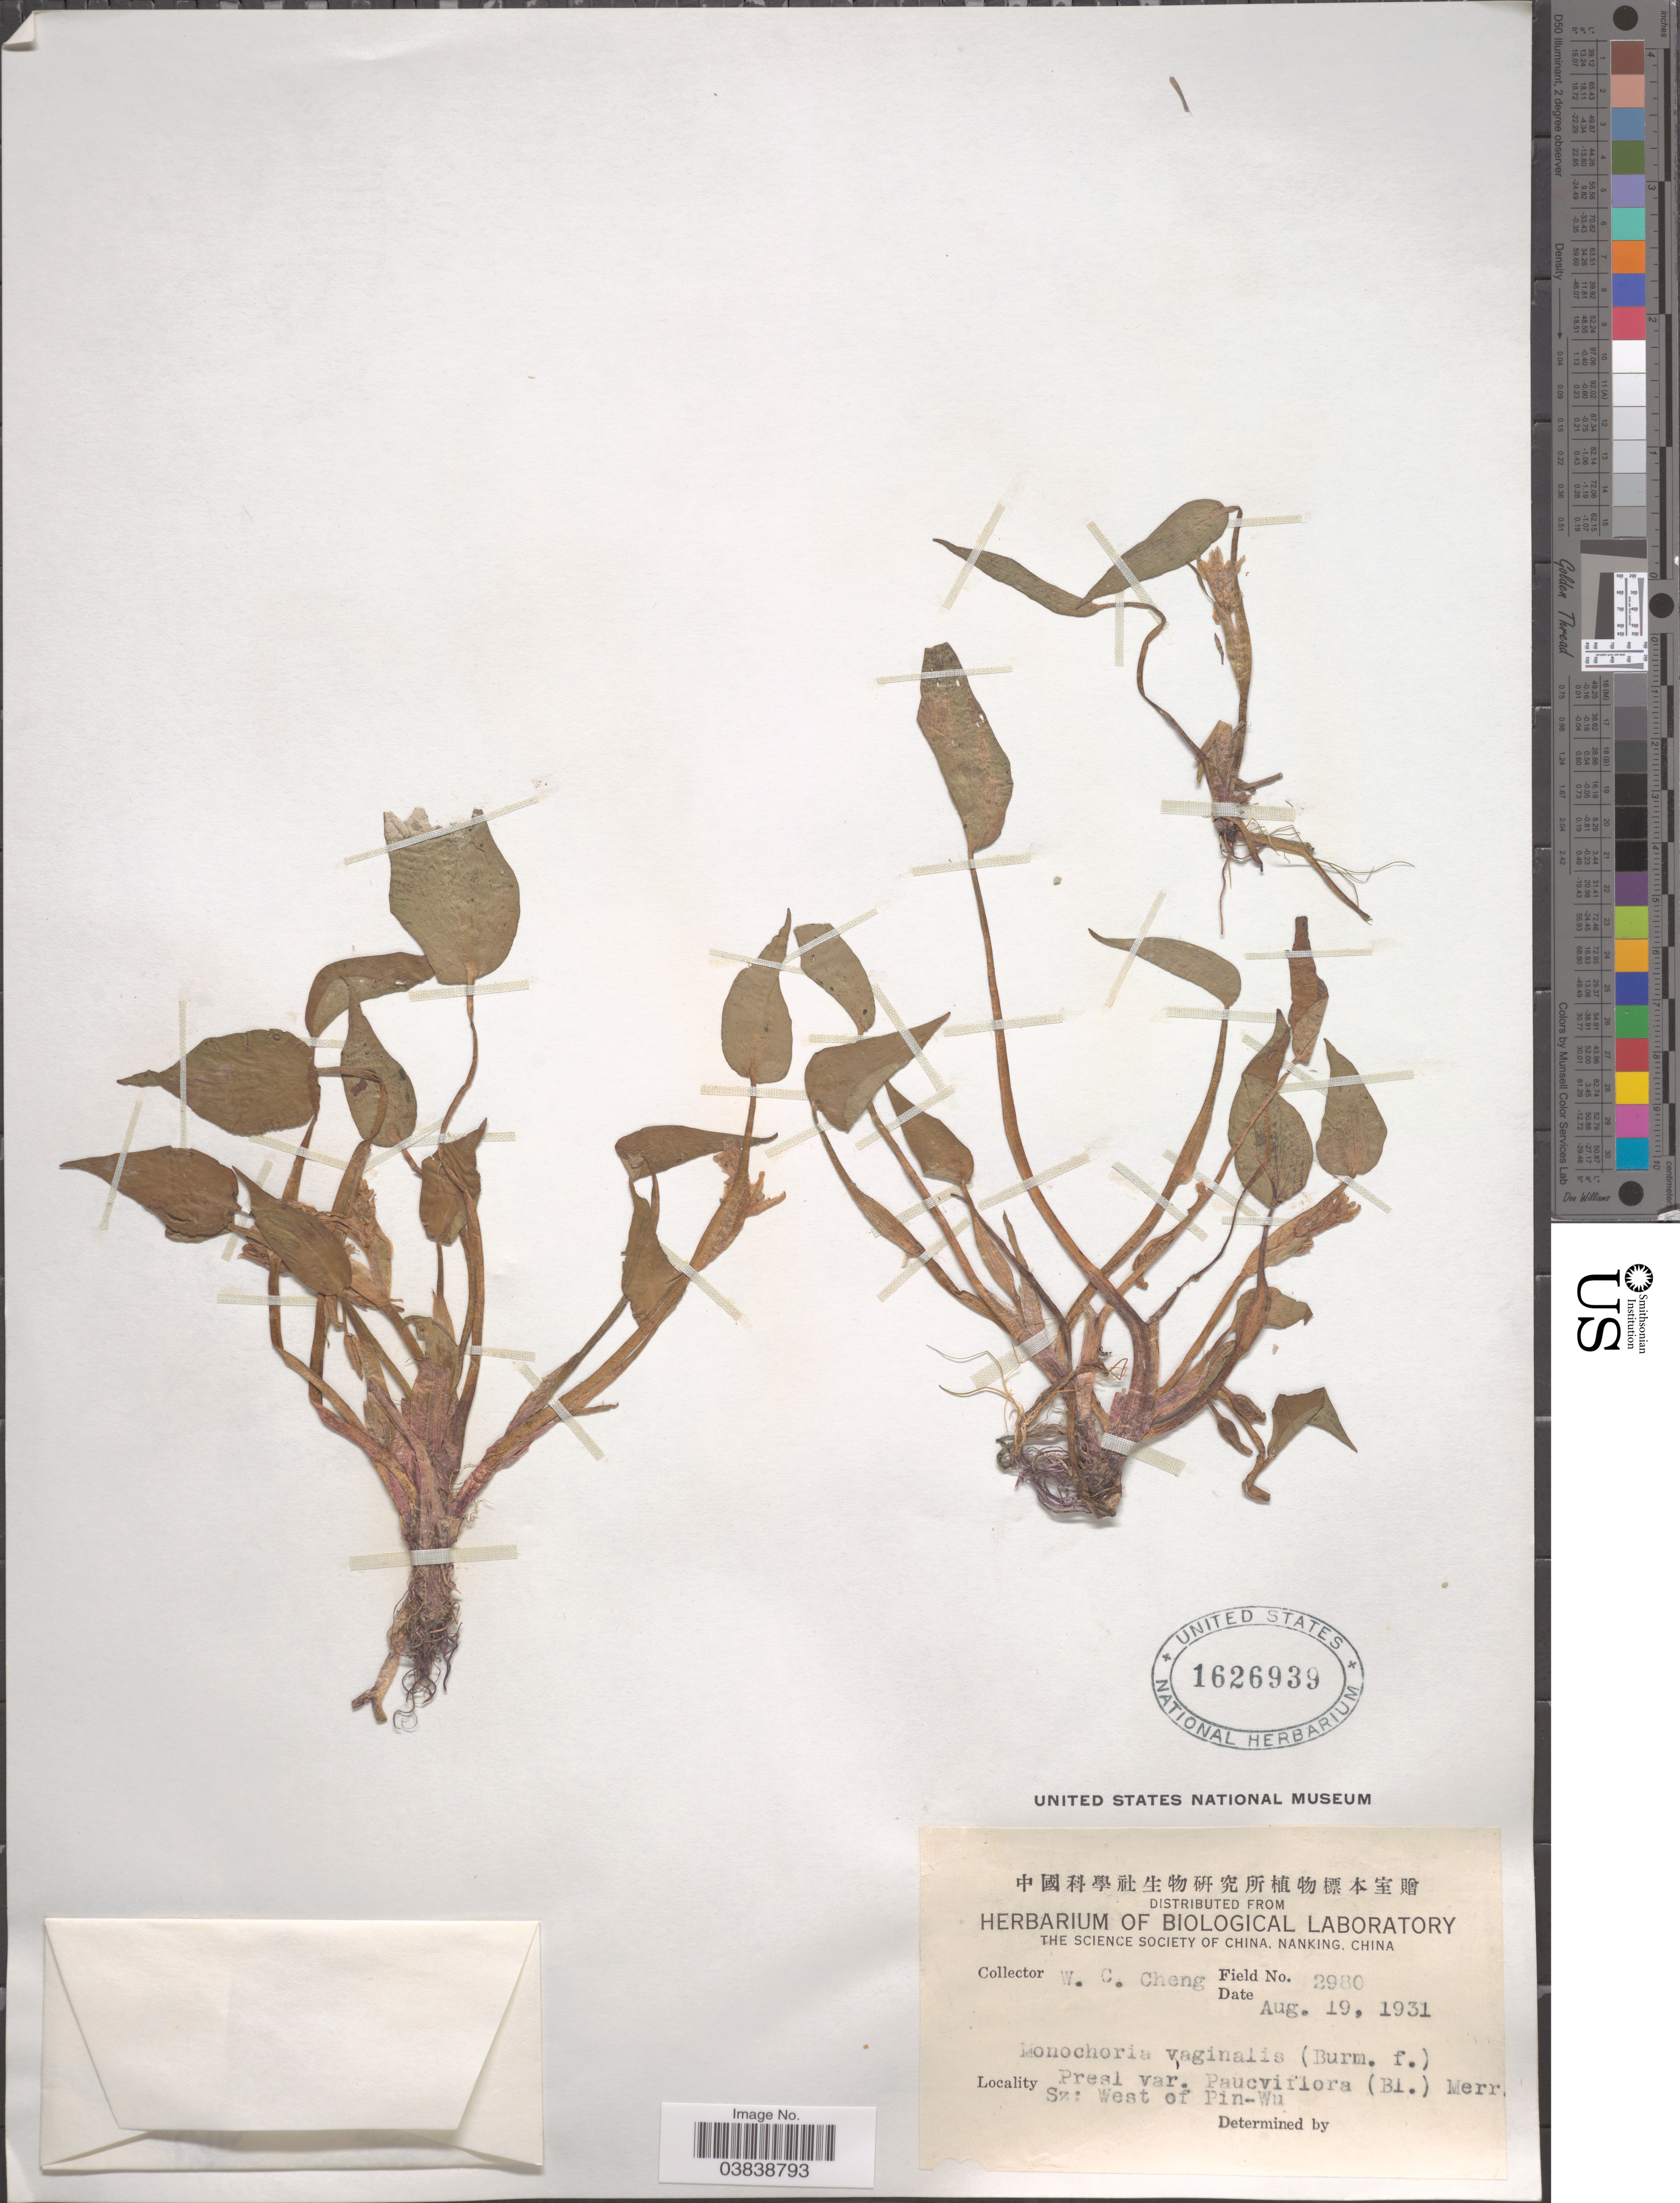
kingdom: Plantae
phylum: Tracheophyta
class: Liliopsida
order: Commelinales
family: Pontederiaceae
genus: Monochoria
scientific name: Monochoria vaginalis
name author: (Burm. f.) C. Presl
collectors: W. C. Cheng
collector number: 2980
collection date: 1931-08-19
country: China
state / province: Sichuan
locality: Sz: West of Pin-Wu.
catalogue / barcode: US 1626939